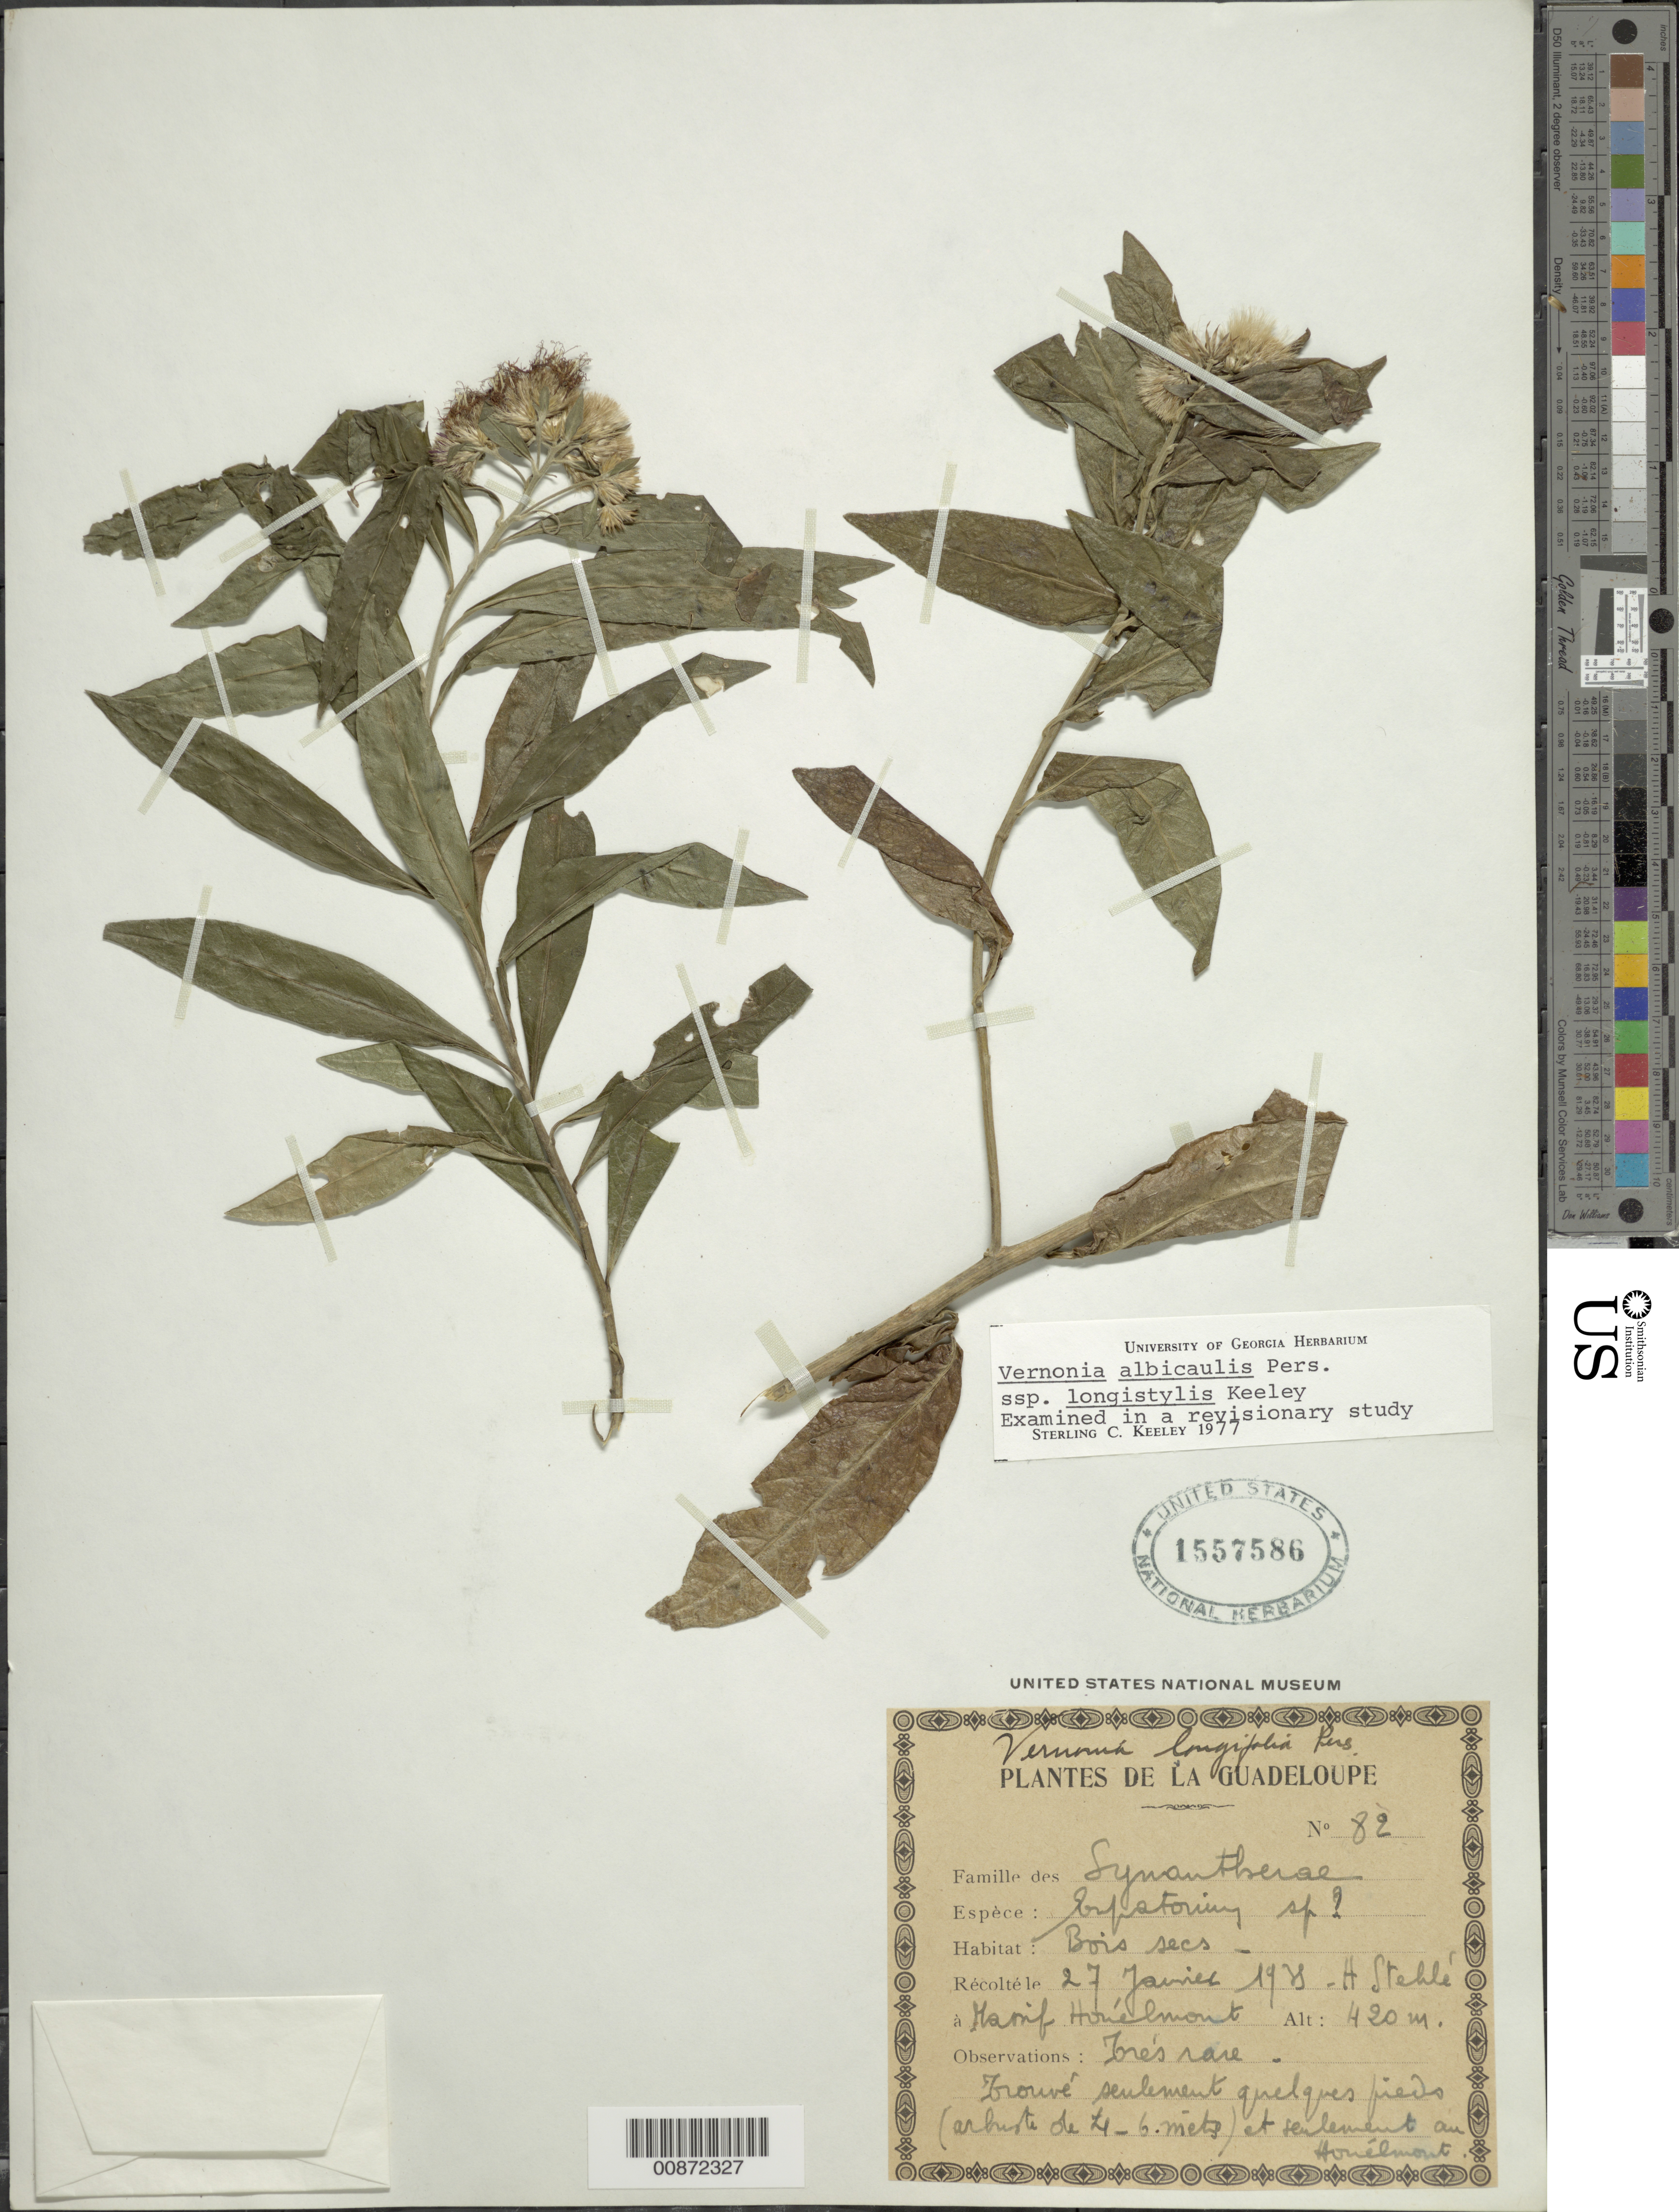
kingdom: Plantae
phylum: Tracheophyta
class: Magnoliopsida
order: Asterales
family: Asteraceae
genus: Lepidaploa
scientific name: Lepidaploa glabra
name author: (Willd.) H. Rob.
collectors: H. Stehlé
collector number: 82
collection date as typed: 27 Jan 1938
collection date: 1938-01-27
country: Guadeloupe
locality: Massif Hoúelmont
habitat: Bois secs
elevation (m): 420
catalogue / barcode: US 1557586